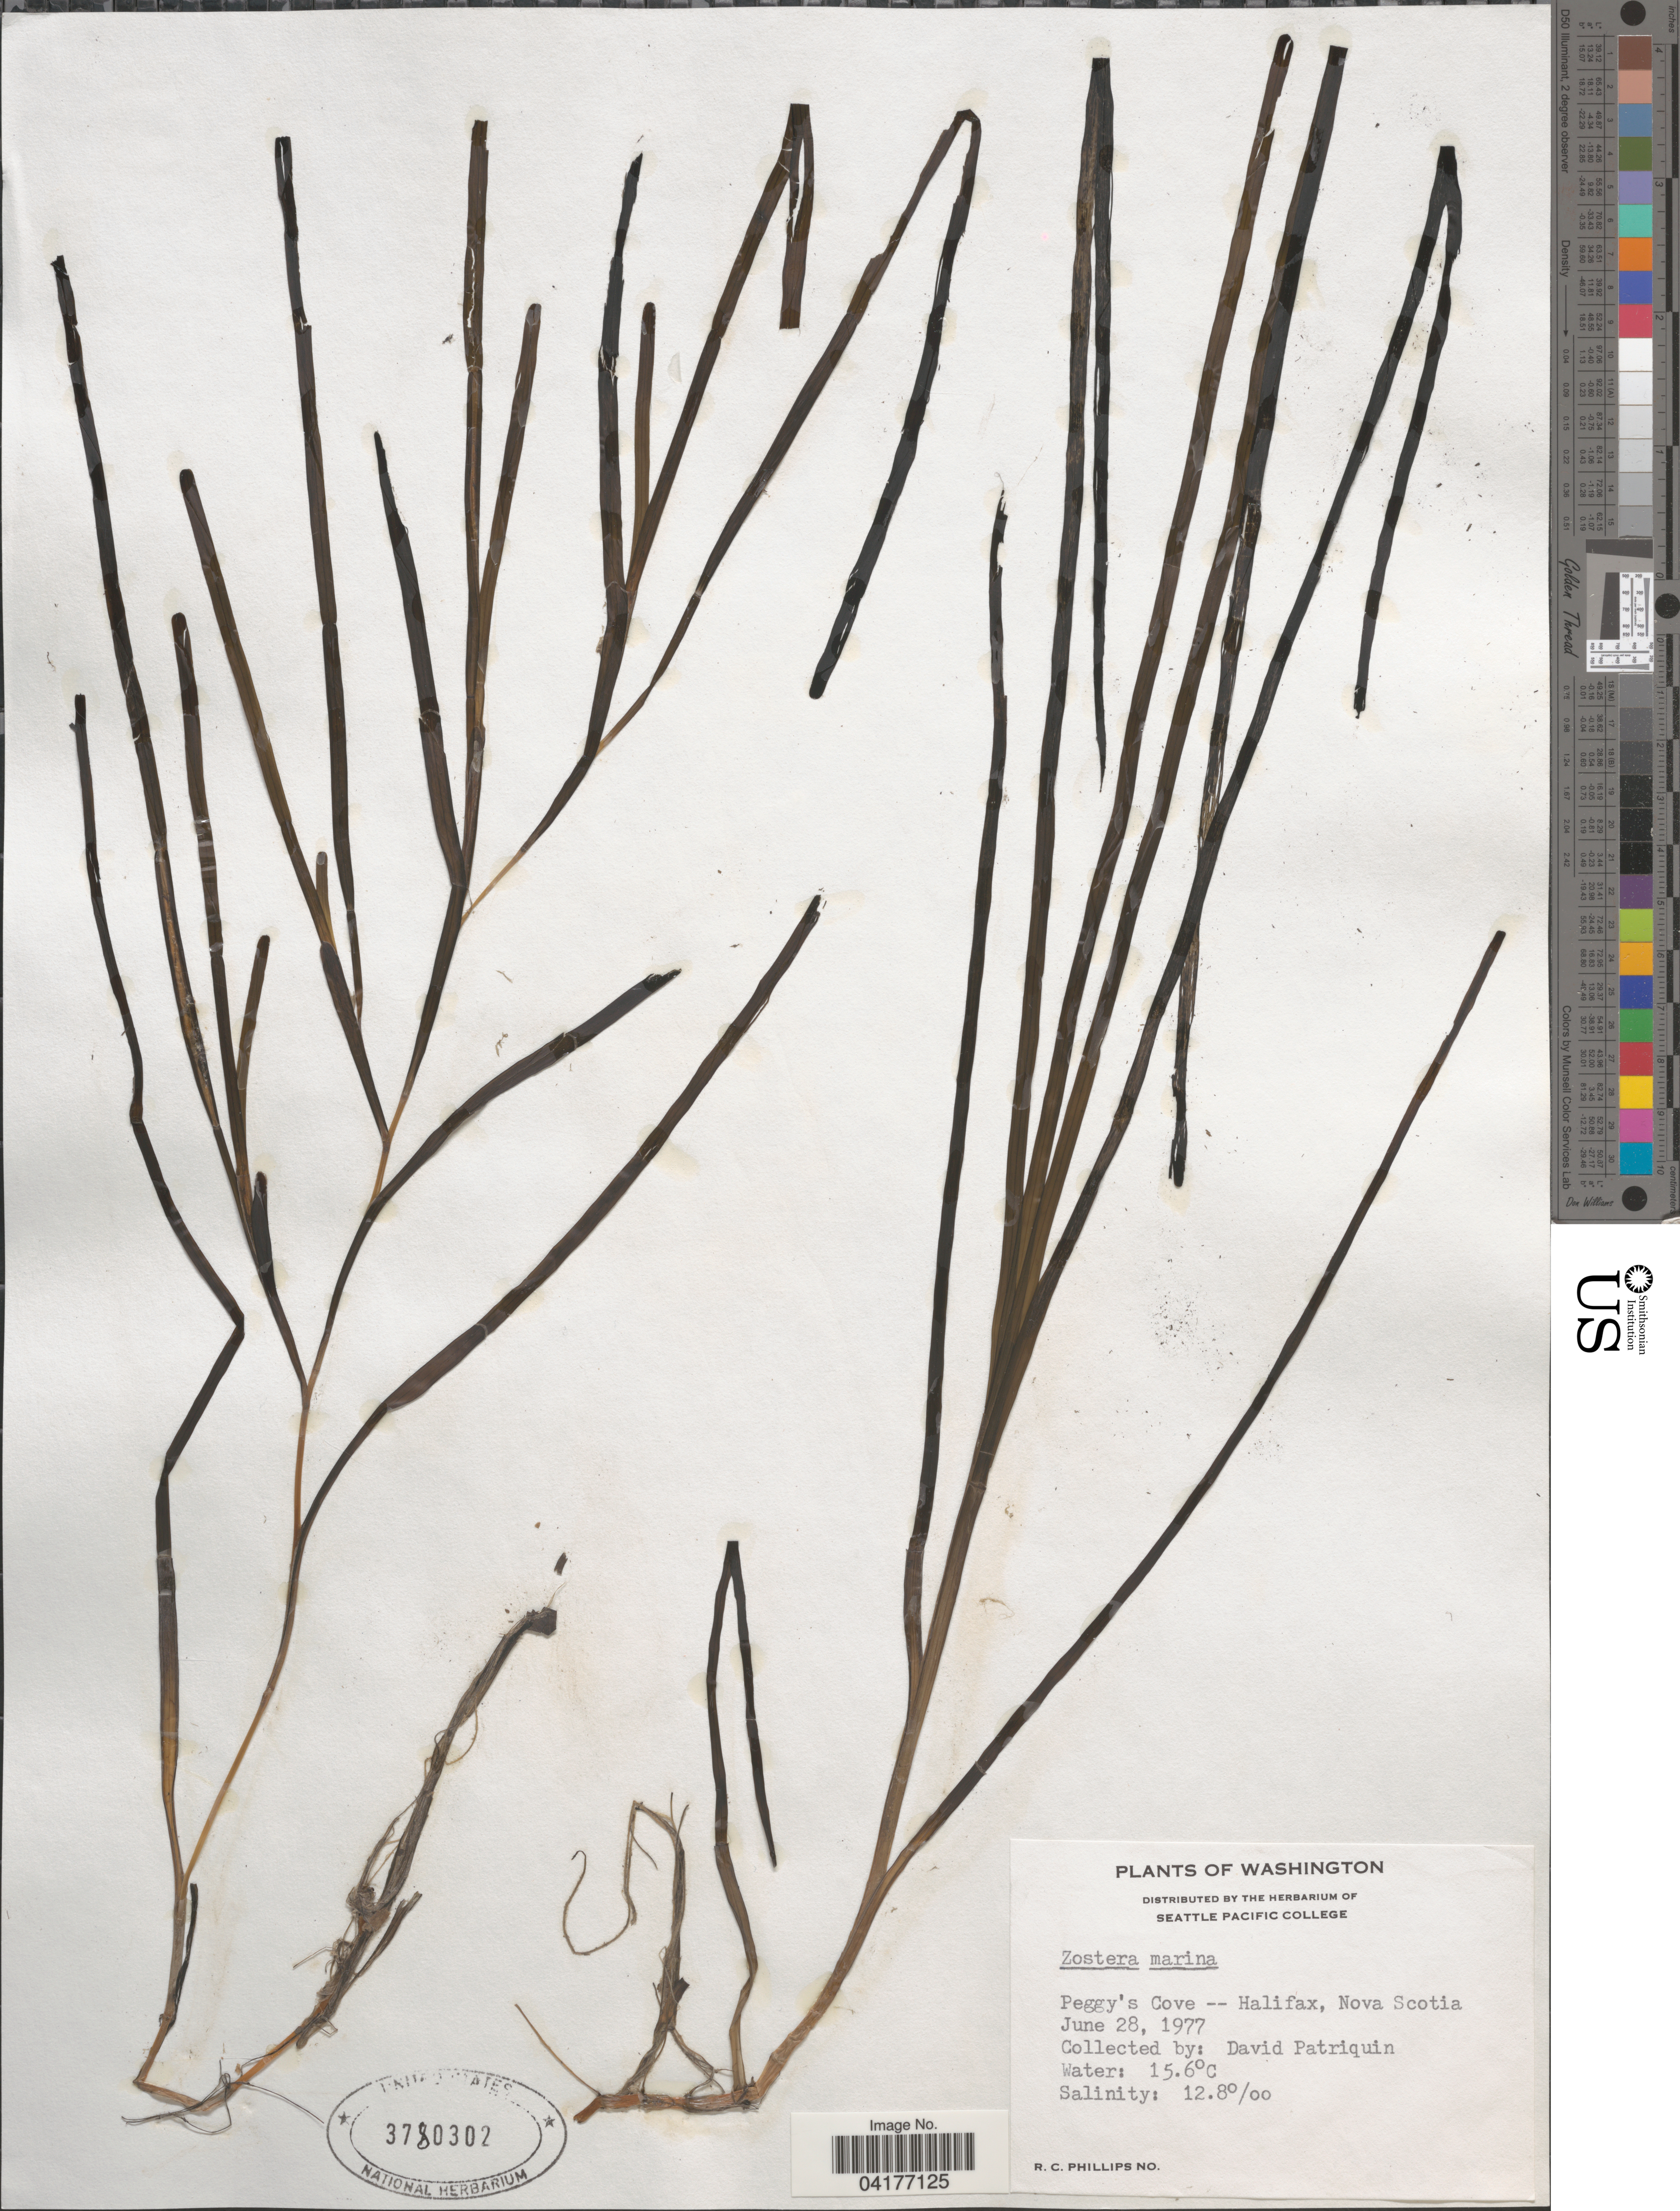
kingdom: Plantae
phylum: Tracheophyta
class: Liliopsida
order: Alismatales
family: Zosteraceae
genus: Zostera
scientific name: Zostera marina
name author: L.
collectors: D. Patriquin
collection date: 1977-06-28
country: Canada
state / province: Nova Scotia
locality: Peggy's Cove -- Halifax.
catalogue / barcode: US 3780302